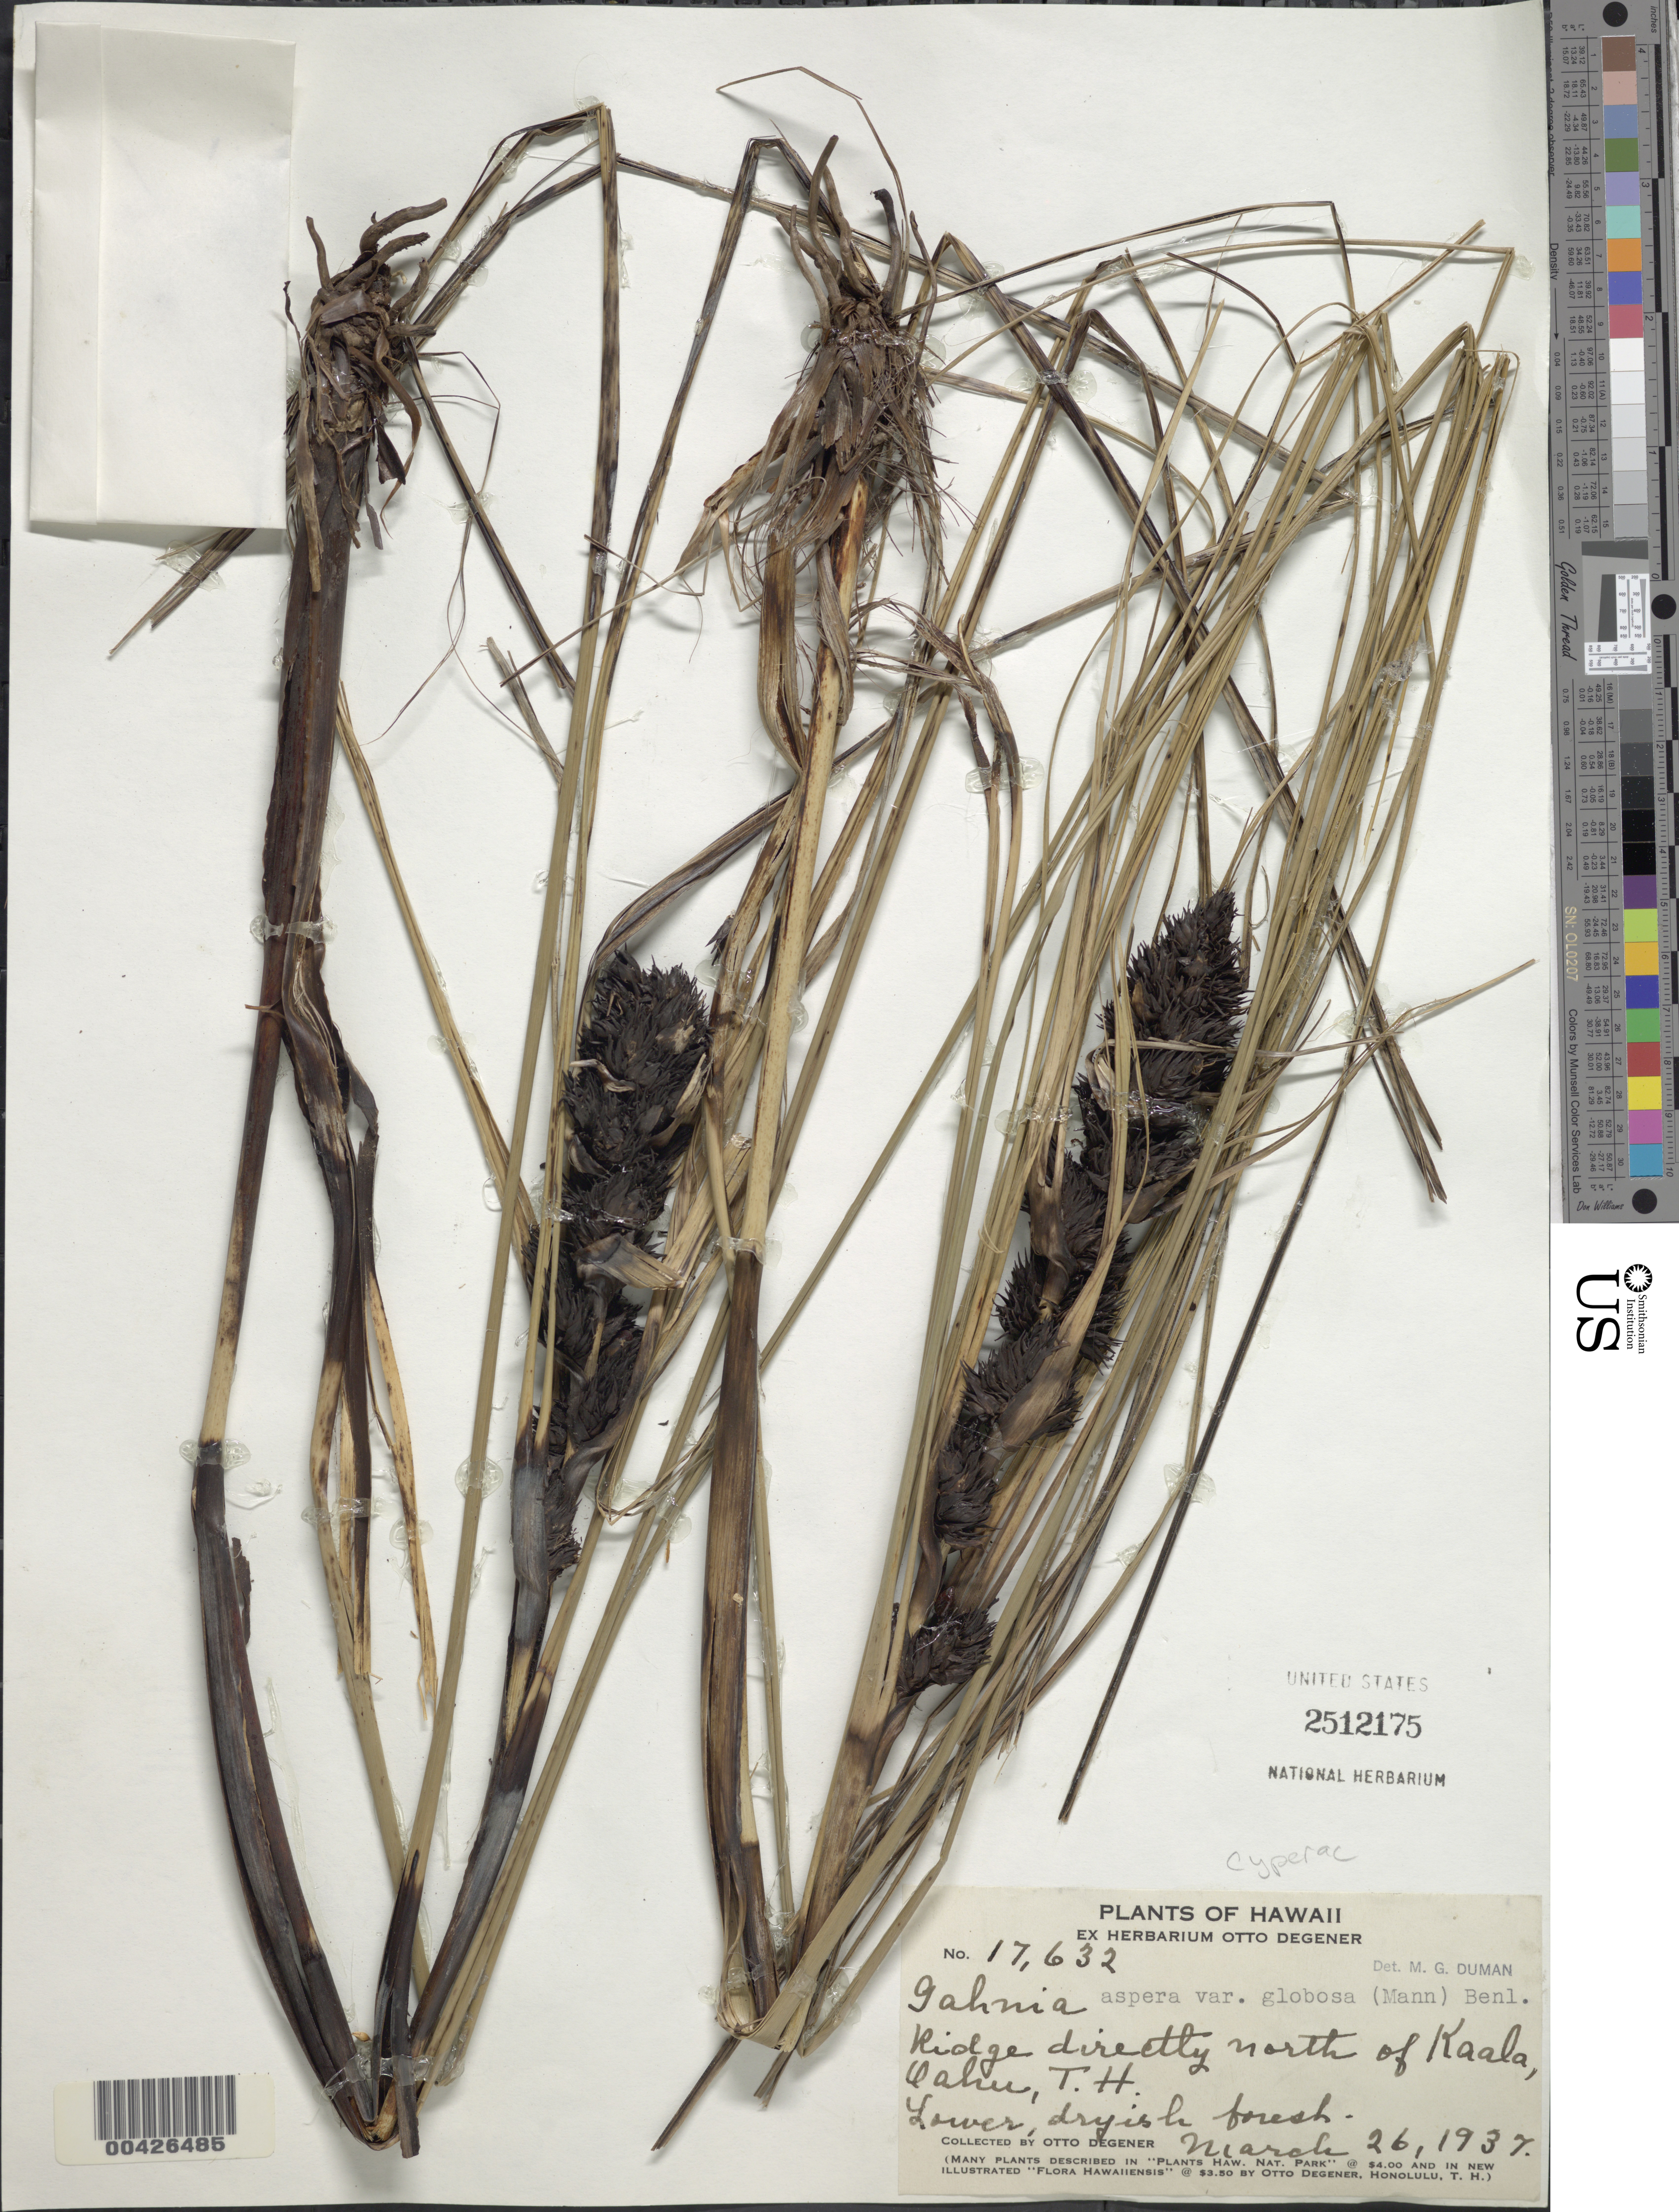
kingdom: Plantae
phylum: Tracheophyta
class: Liliopsida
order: Poales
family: Cyperaceae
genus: Gahnia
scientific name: Gahnia aspera subsp. globosa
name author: (H. Mann) J. Kern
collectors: O. Degener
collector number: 17632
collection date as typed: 26 Mar 1937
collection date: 1937-03-26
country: United States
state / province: Hawaii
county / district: Honolulu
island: Oahu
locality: Ridge directly N of Kaala, Oahu, T.H.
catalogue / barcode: US 2512175